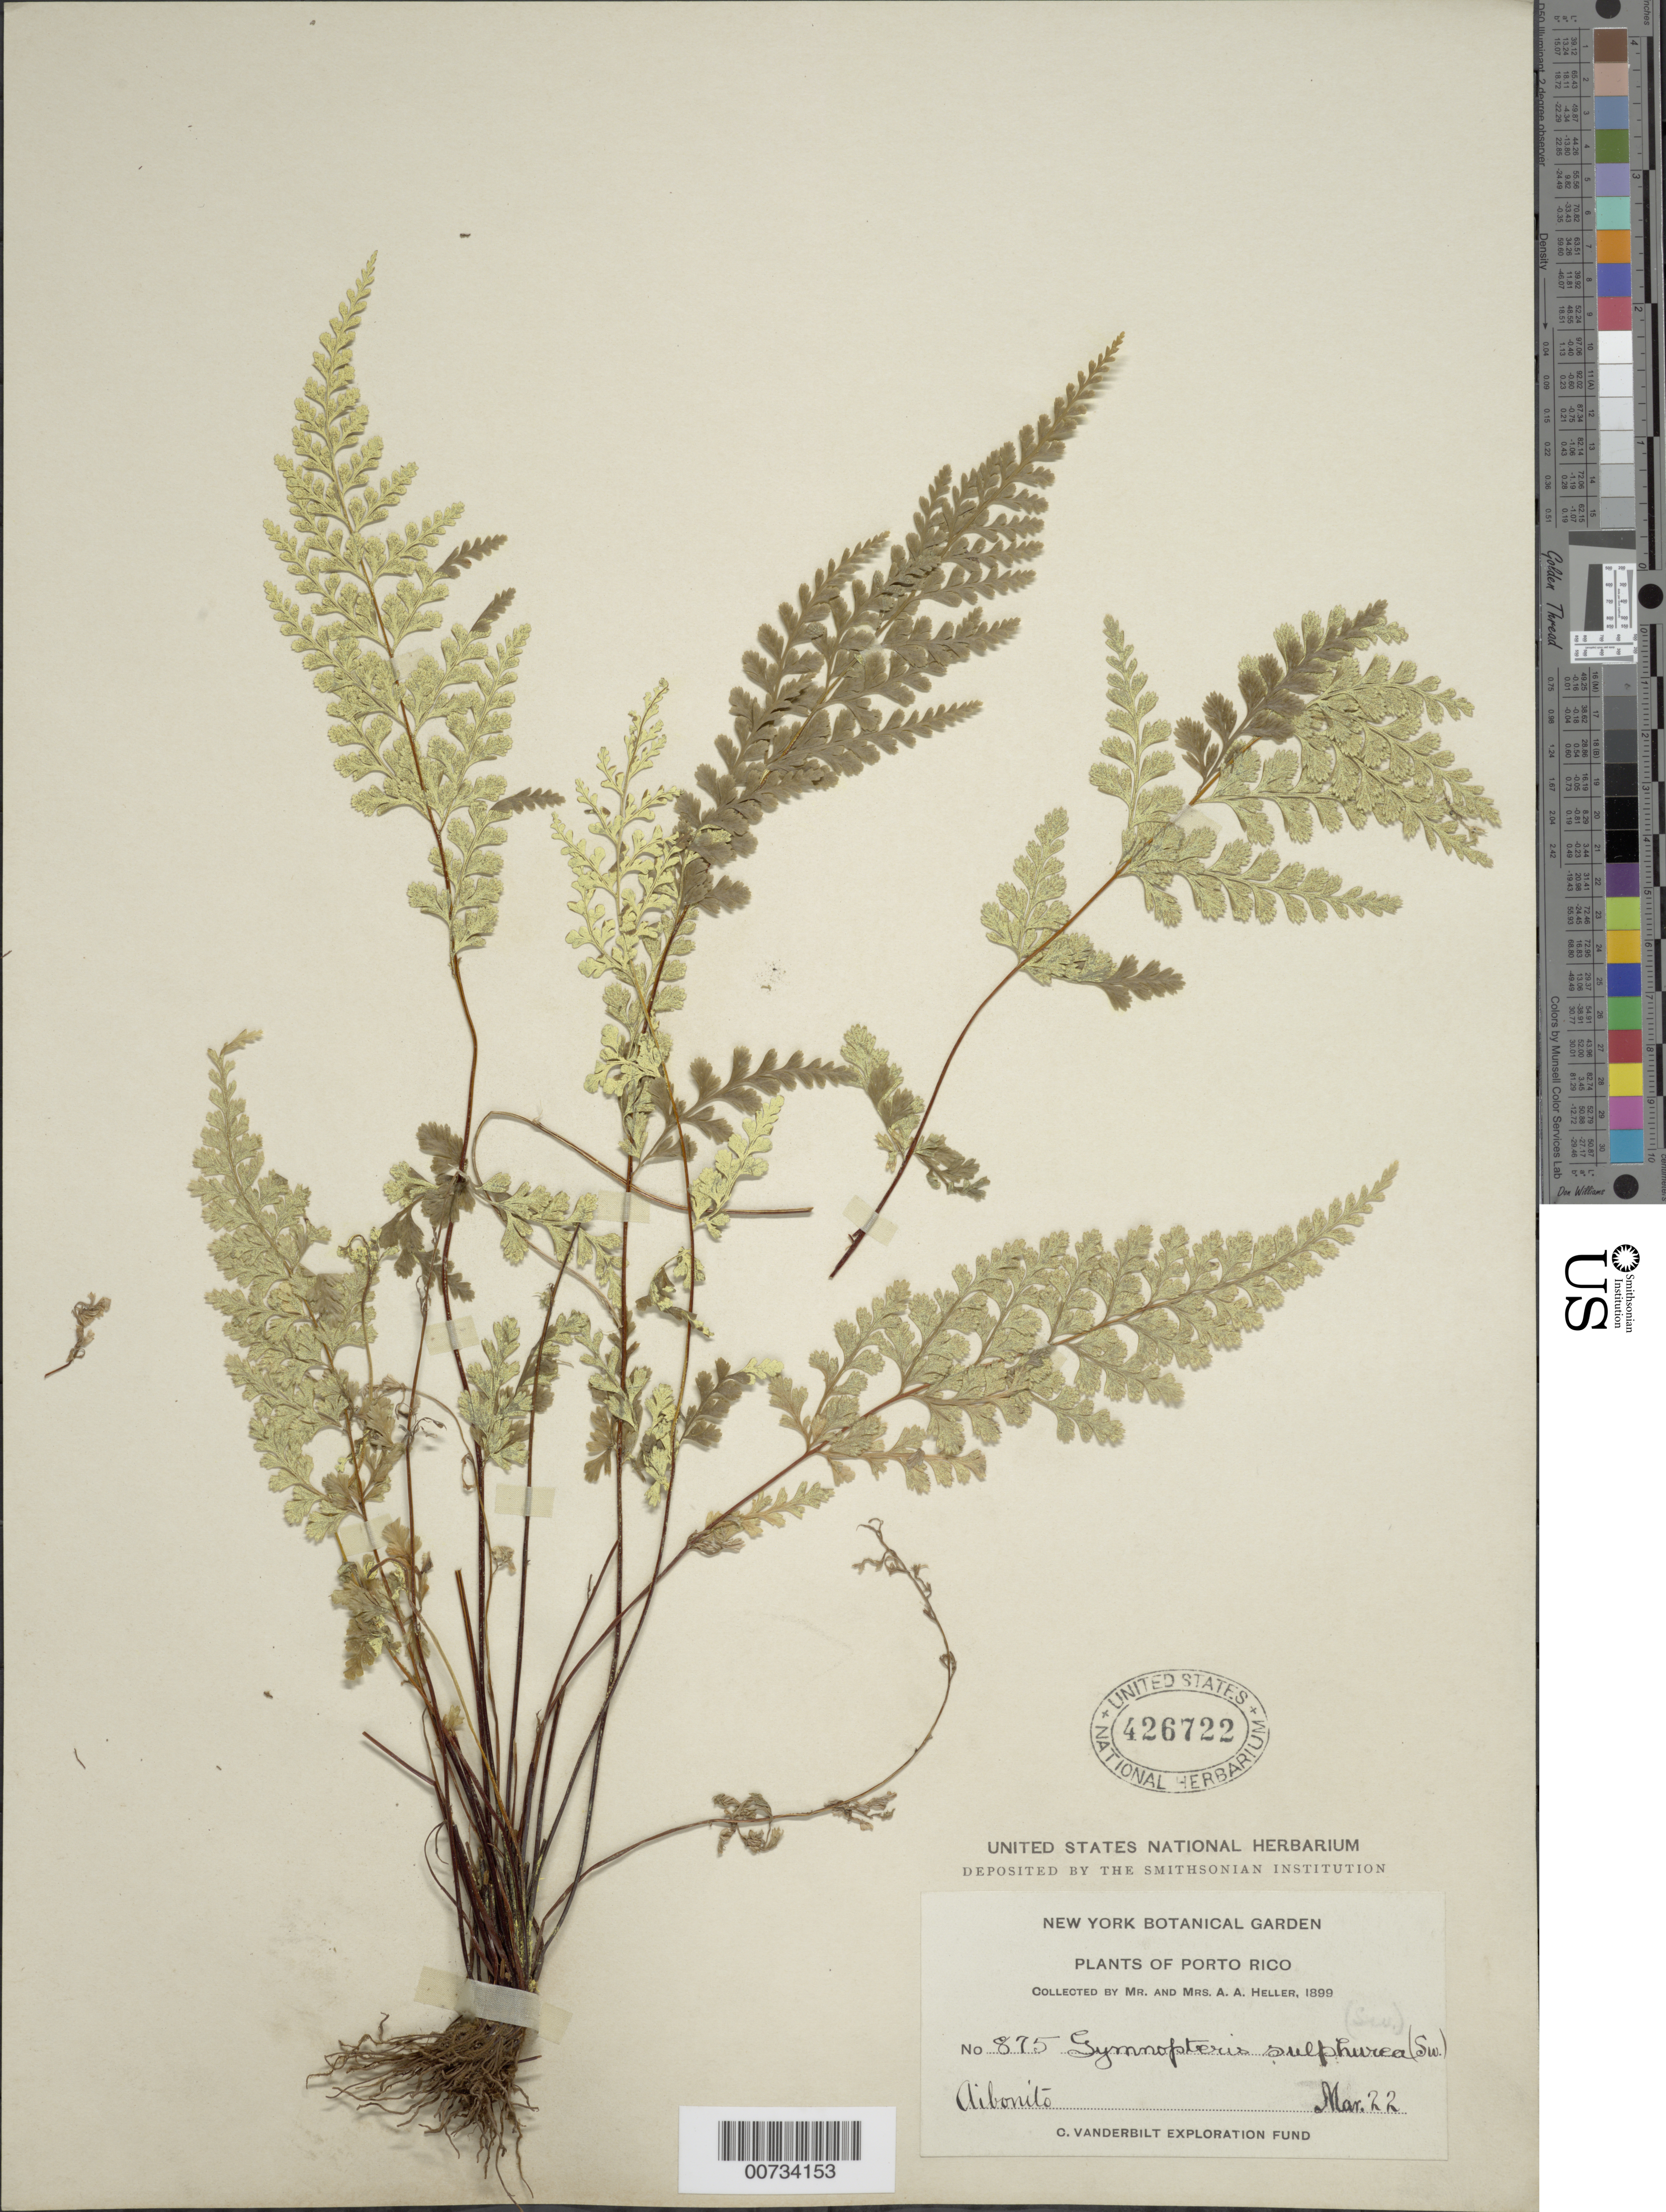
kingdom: Plantae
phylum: Tracheophyta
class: Polypodiopsida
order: Polypodiales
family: Pteridaceae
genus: Pityrogramma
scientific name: Pityrogramma sulphurea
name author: (Sw.) Maxon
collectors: A. A. Heller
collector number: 875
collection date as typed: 22 Mar 1899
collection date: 1899-03-22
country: Puerto Rico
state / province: Abonito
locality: Aibonito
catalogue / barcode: US 426722